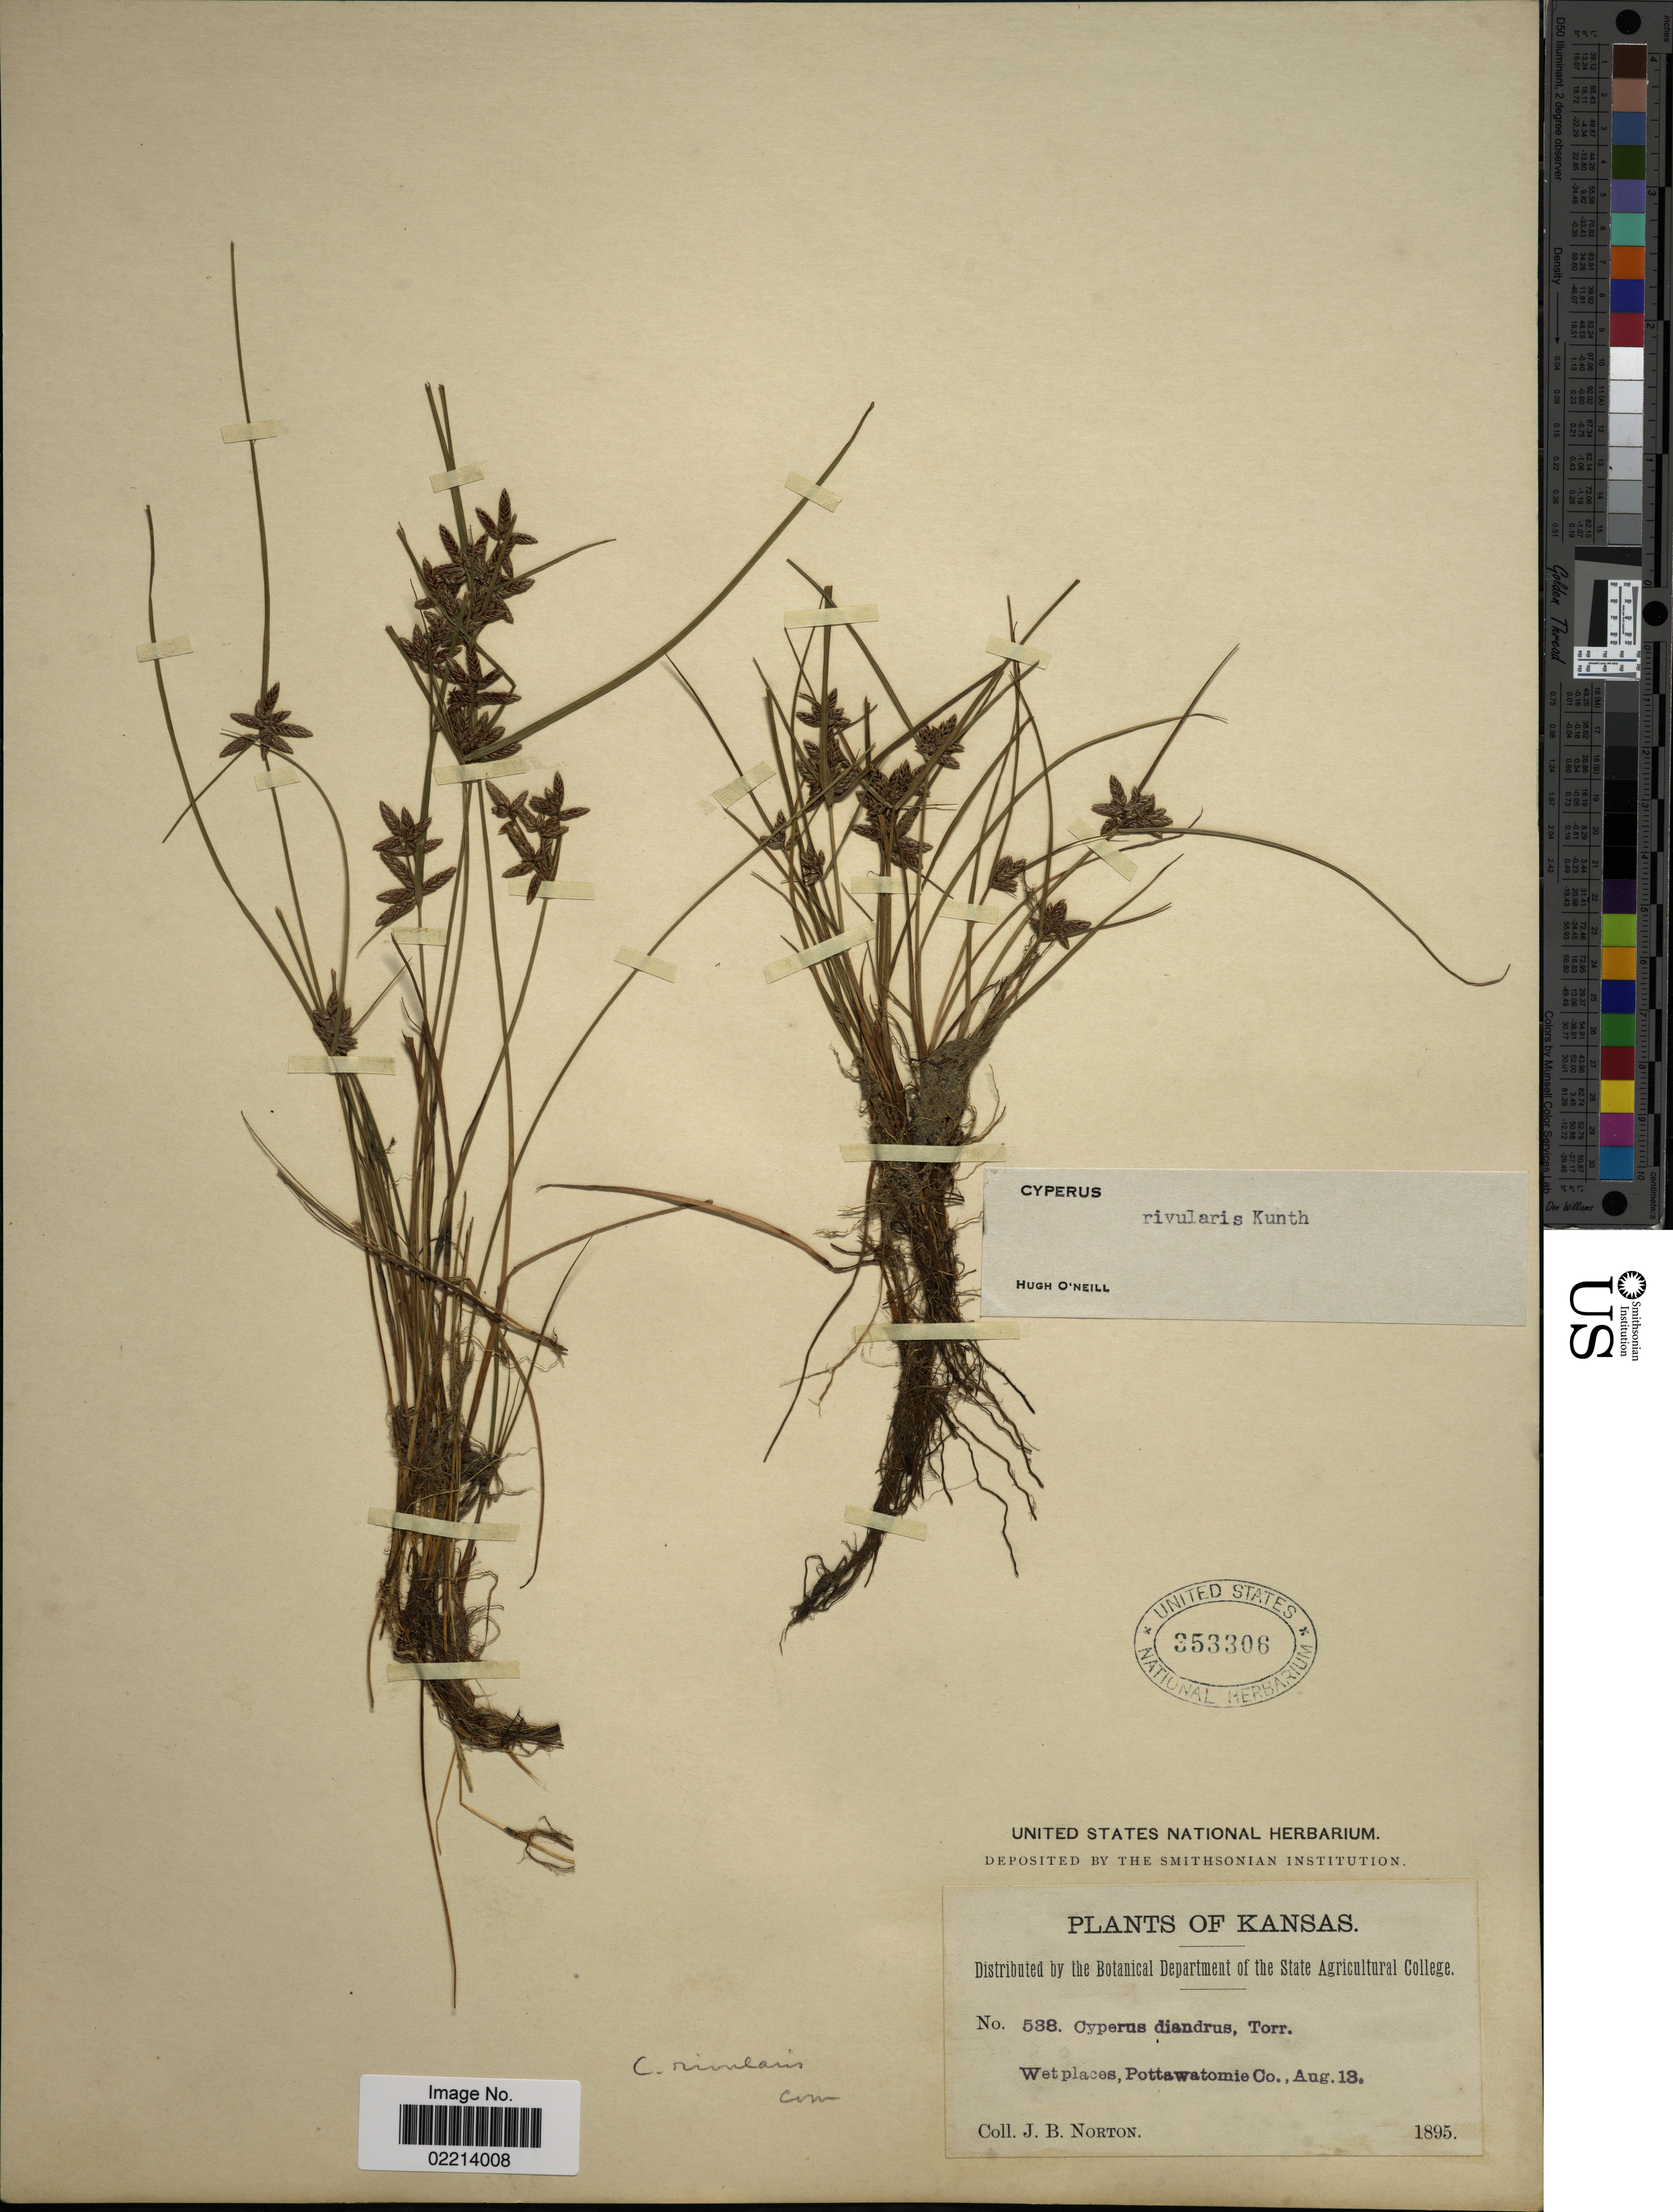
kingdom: Plantae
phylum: Tracheophyta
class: Liliopsida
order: Poales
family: Cyperaceae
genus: Cyperus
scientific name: Cyperus bipartitus Torr.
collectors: J. B. Norton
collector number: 538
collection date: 1895-08-13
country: United States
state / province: Kansas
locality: Wetplaces, Pottawatomie Co.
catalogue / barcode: US 353306